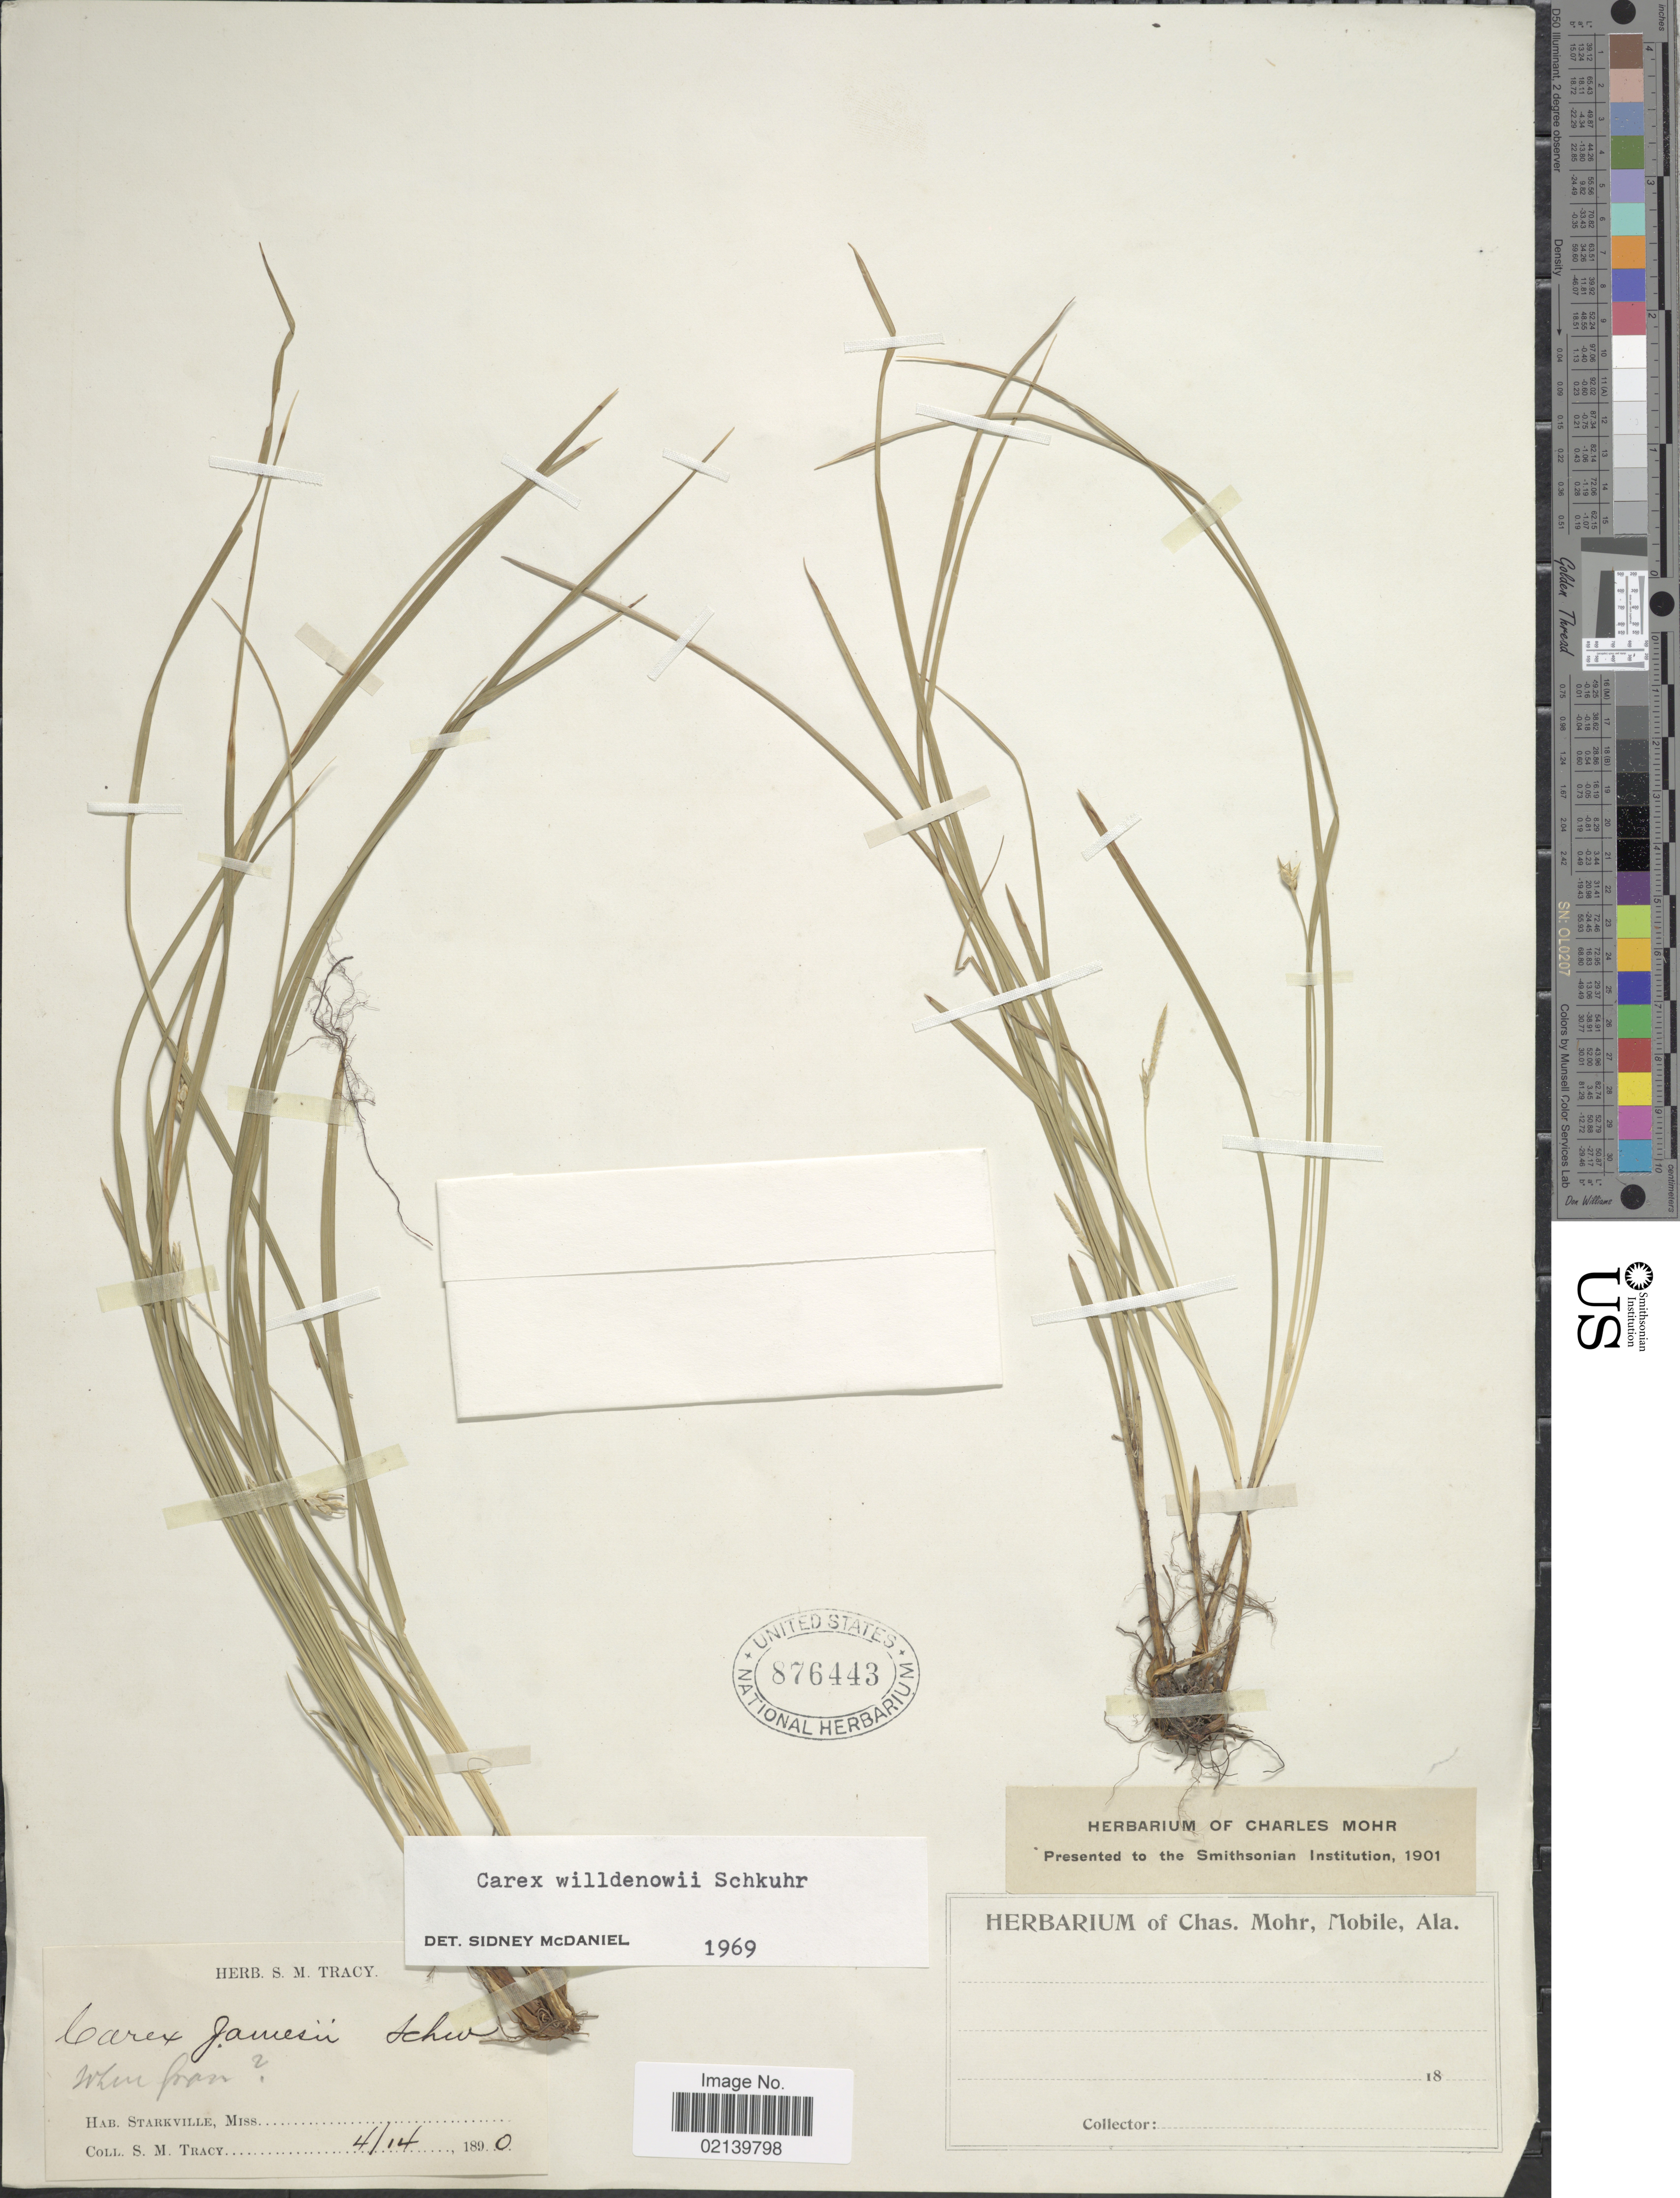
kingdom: Plantae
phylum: Tracheophyta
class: Liliopsida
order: Poales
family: Cyperaceae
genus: Carex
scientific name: Carex willdenowii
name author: Willd.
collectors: S. M. Tracy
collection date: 1890-04-14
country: United States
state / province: Mississippi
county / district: Oktibbeha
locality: Starkville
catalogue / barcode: US 876443